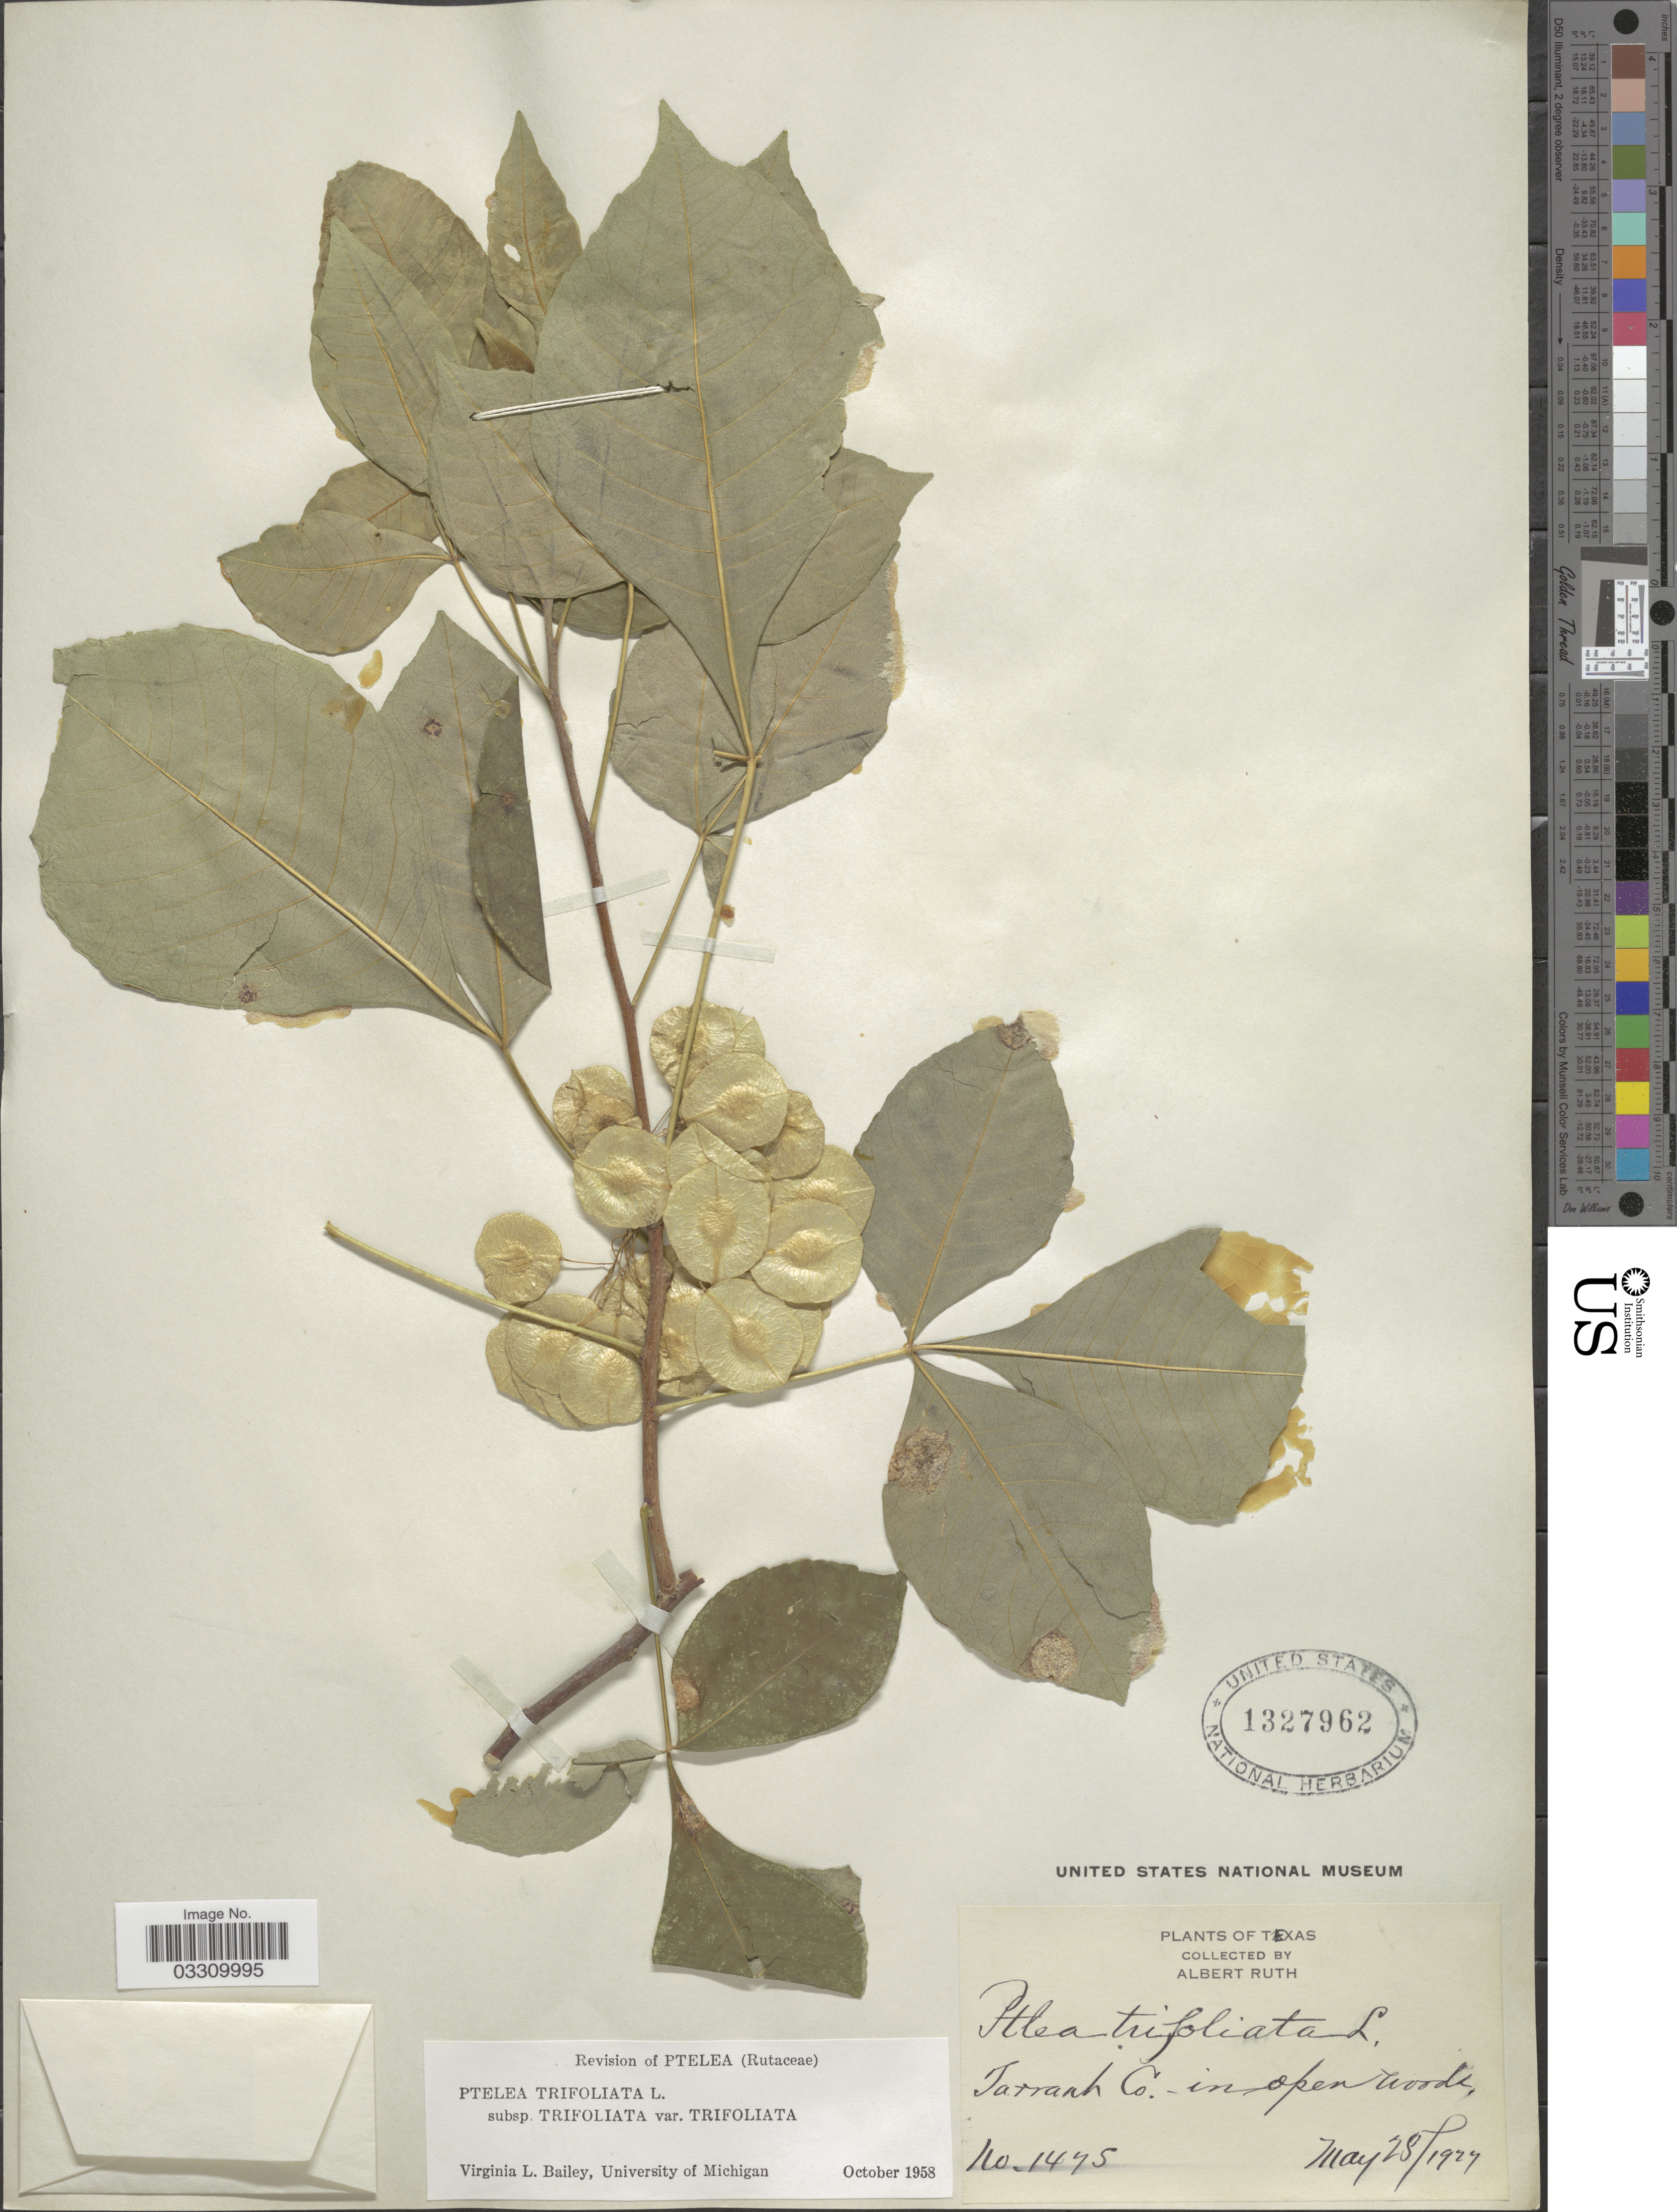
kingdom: Plantae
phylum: Tracheophyta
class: Magnoliopsida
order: Sapindales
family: Rutaceae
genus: Ptelea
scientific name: Ptelea trifoliata var. trifoliata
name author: L.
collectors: A. Ruth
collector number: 1475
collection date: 1927-05-28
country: United States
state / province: Texas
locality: Tarrant Co.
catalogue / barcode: US 1327962